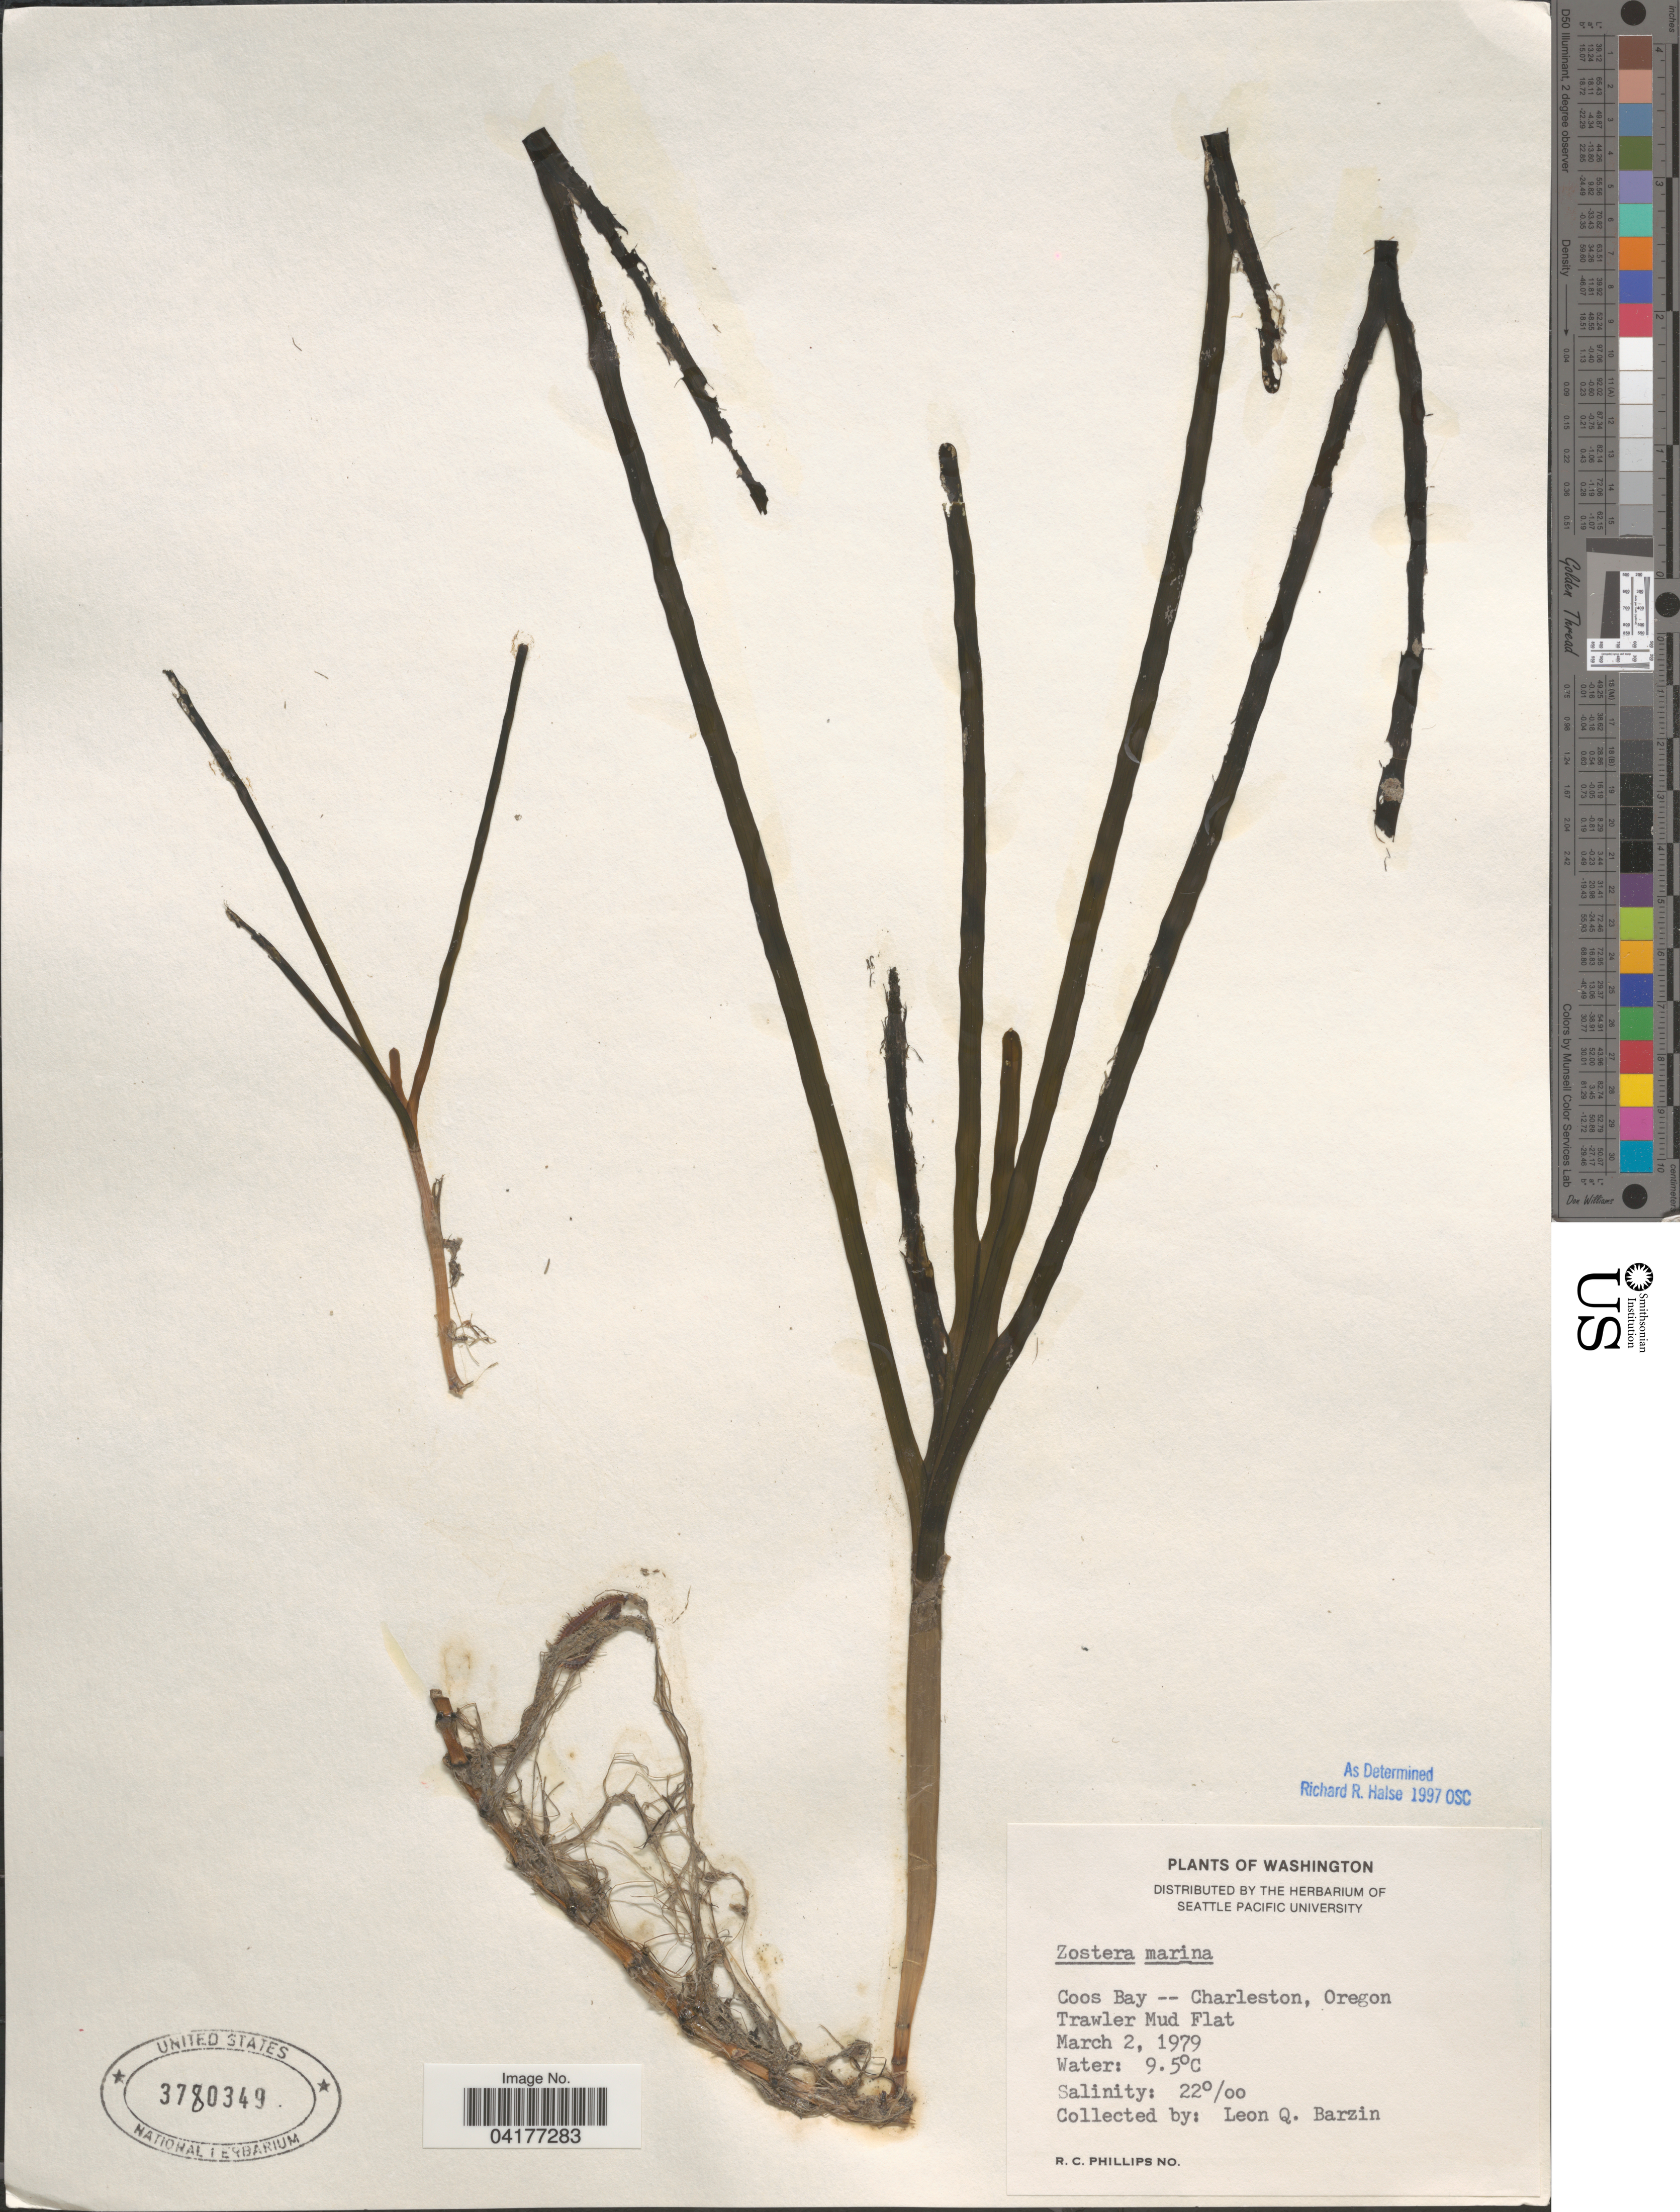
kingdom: Plantae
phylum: Tracheophyta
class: Liliopsida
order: Alismatales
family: Zosteraceae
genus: Zostera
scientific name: Zostera marina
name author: L.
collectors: L. Barzin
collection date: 1979-03-02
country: United States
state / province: Oregon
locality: Coos Bay -- Charleston. Trawler Mud Flat.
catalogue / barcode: US 3780349